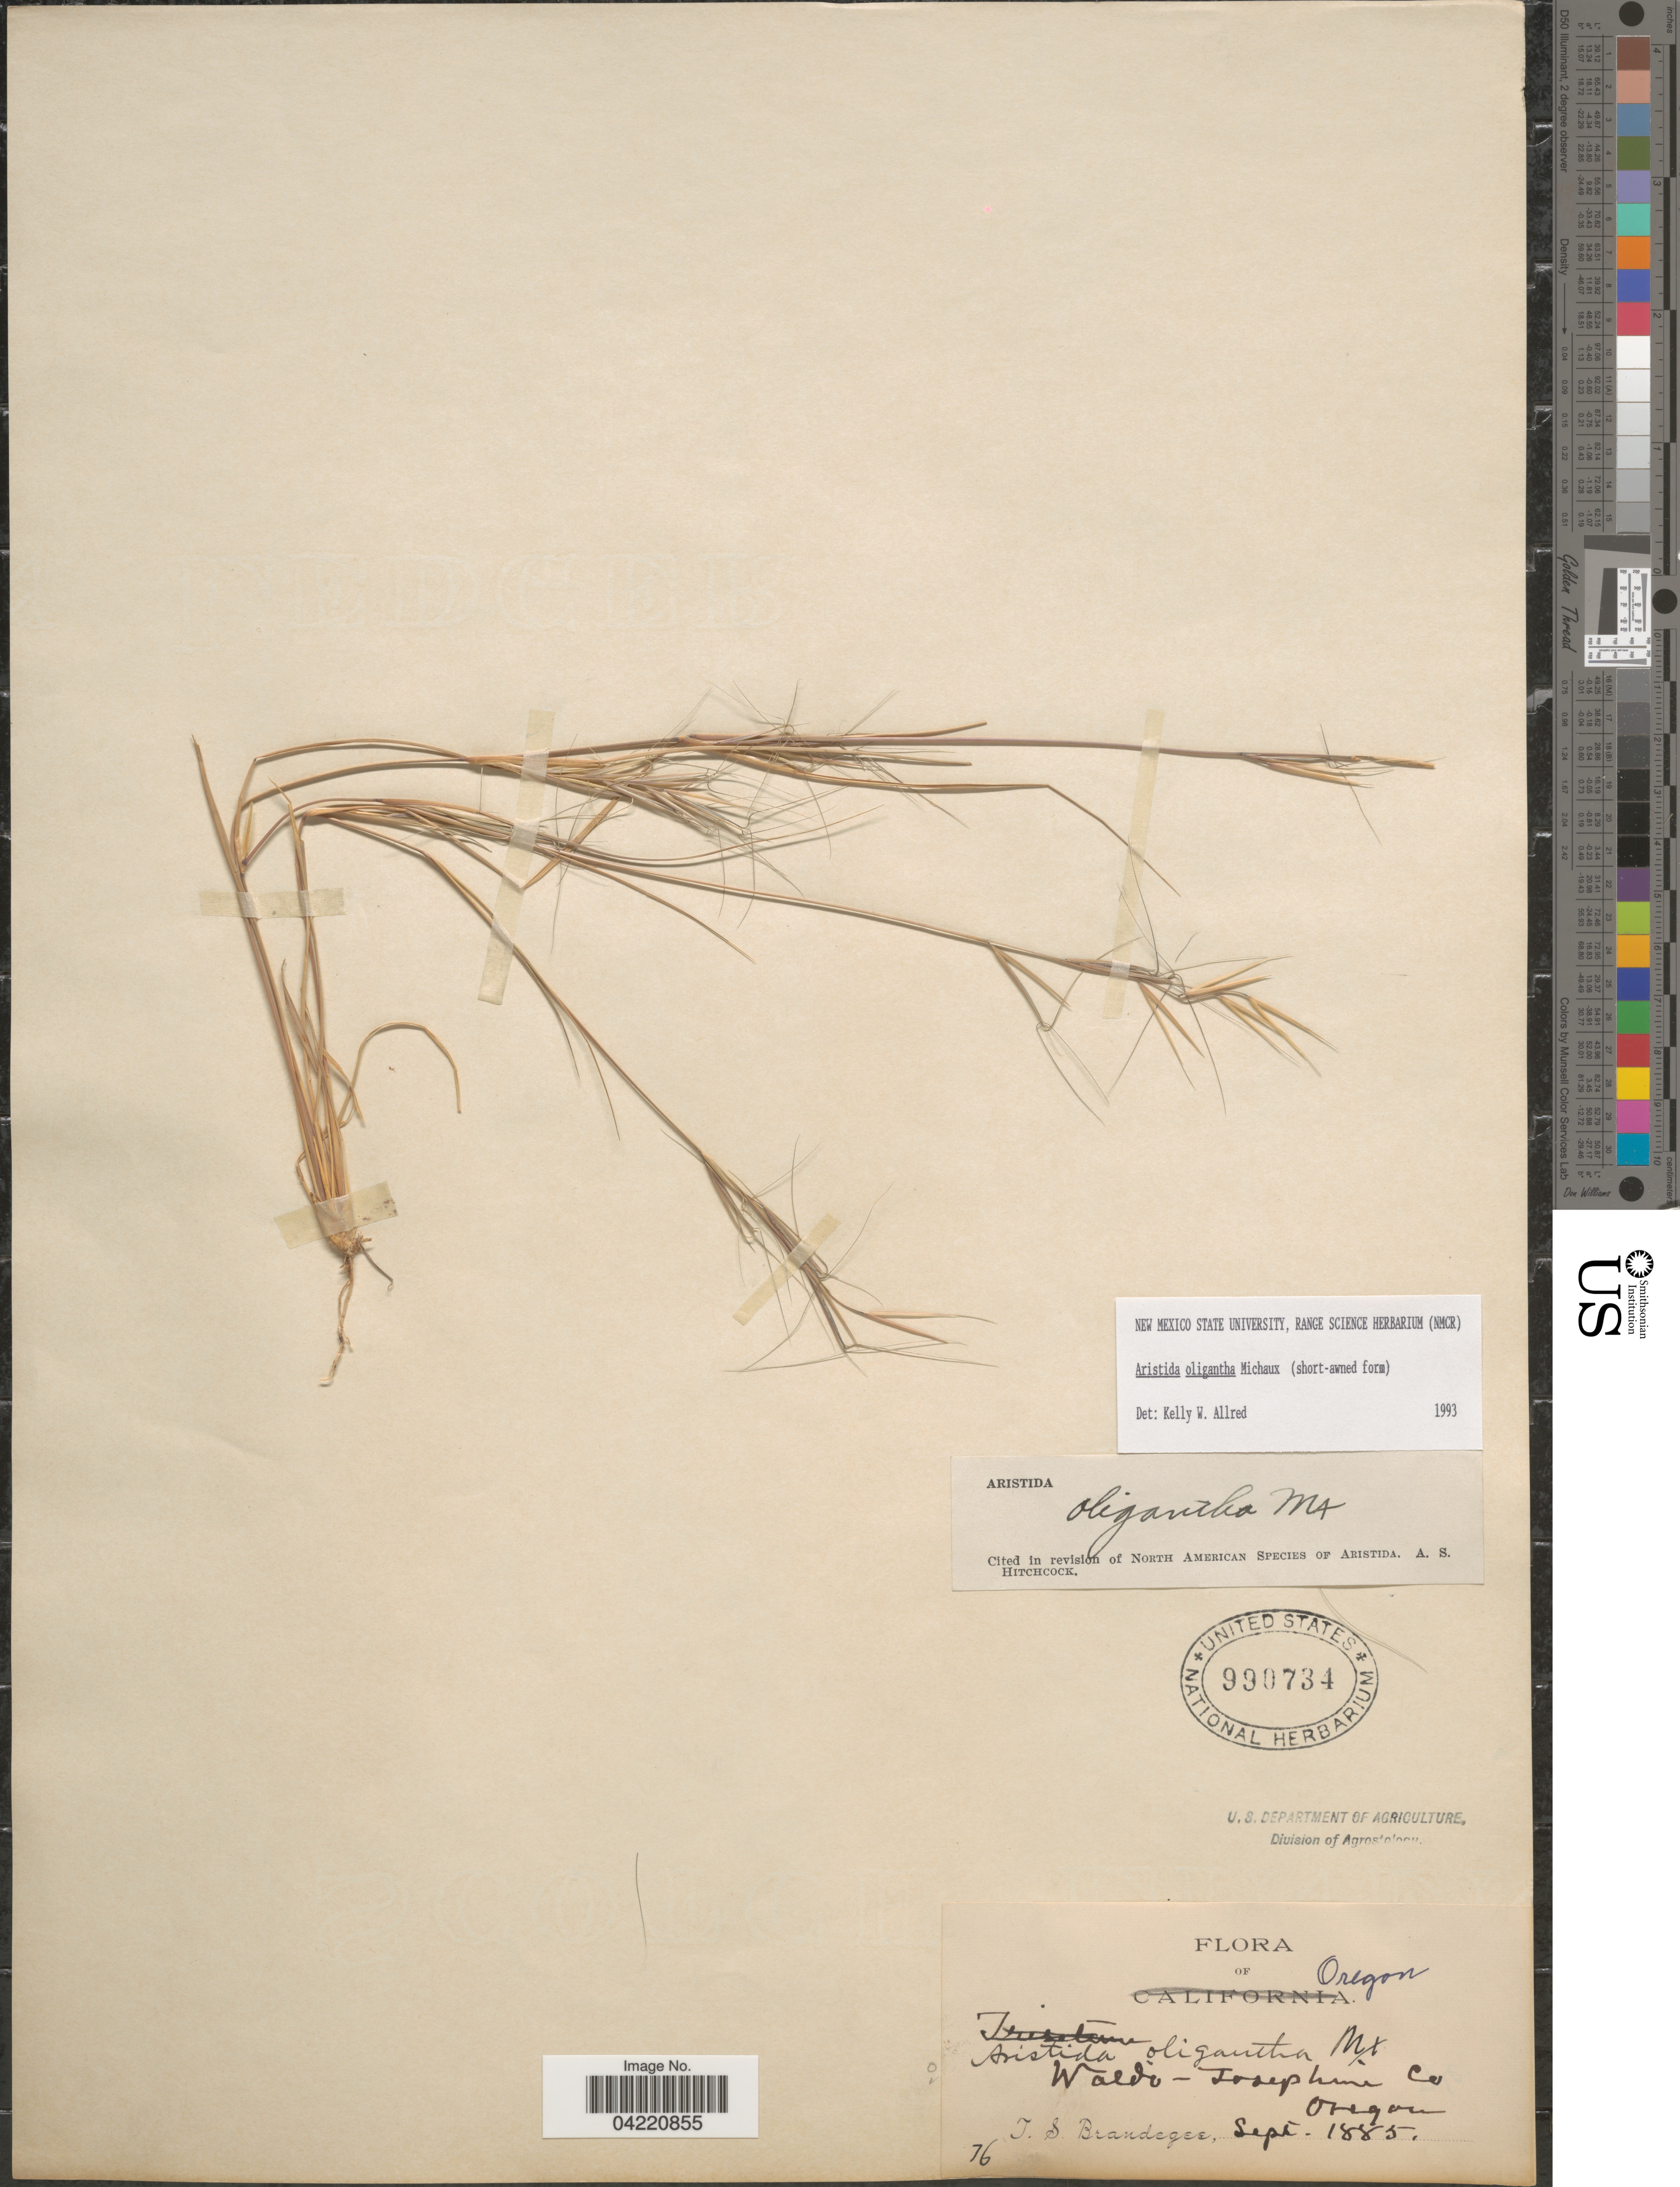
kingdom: Plantae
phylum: Tracheophyta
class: Liliopsida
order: Poales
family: Poaceae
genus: Aristida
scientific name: Aristida oligantha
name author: Michx.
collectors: T. S. Brandegee (herbarium)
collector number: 16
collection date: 1885-09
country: United States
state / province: Oregon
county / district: Josephine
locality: Waldo - Josephine Co.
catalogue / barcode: US 990734